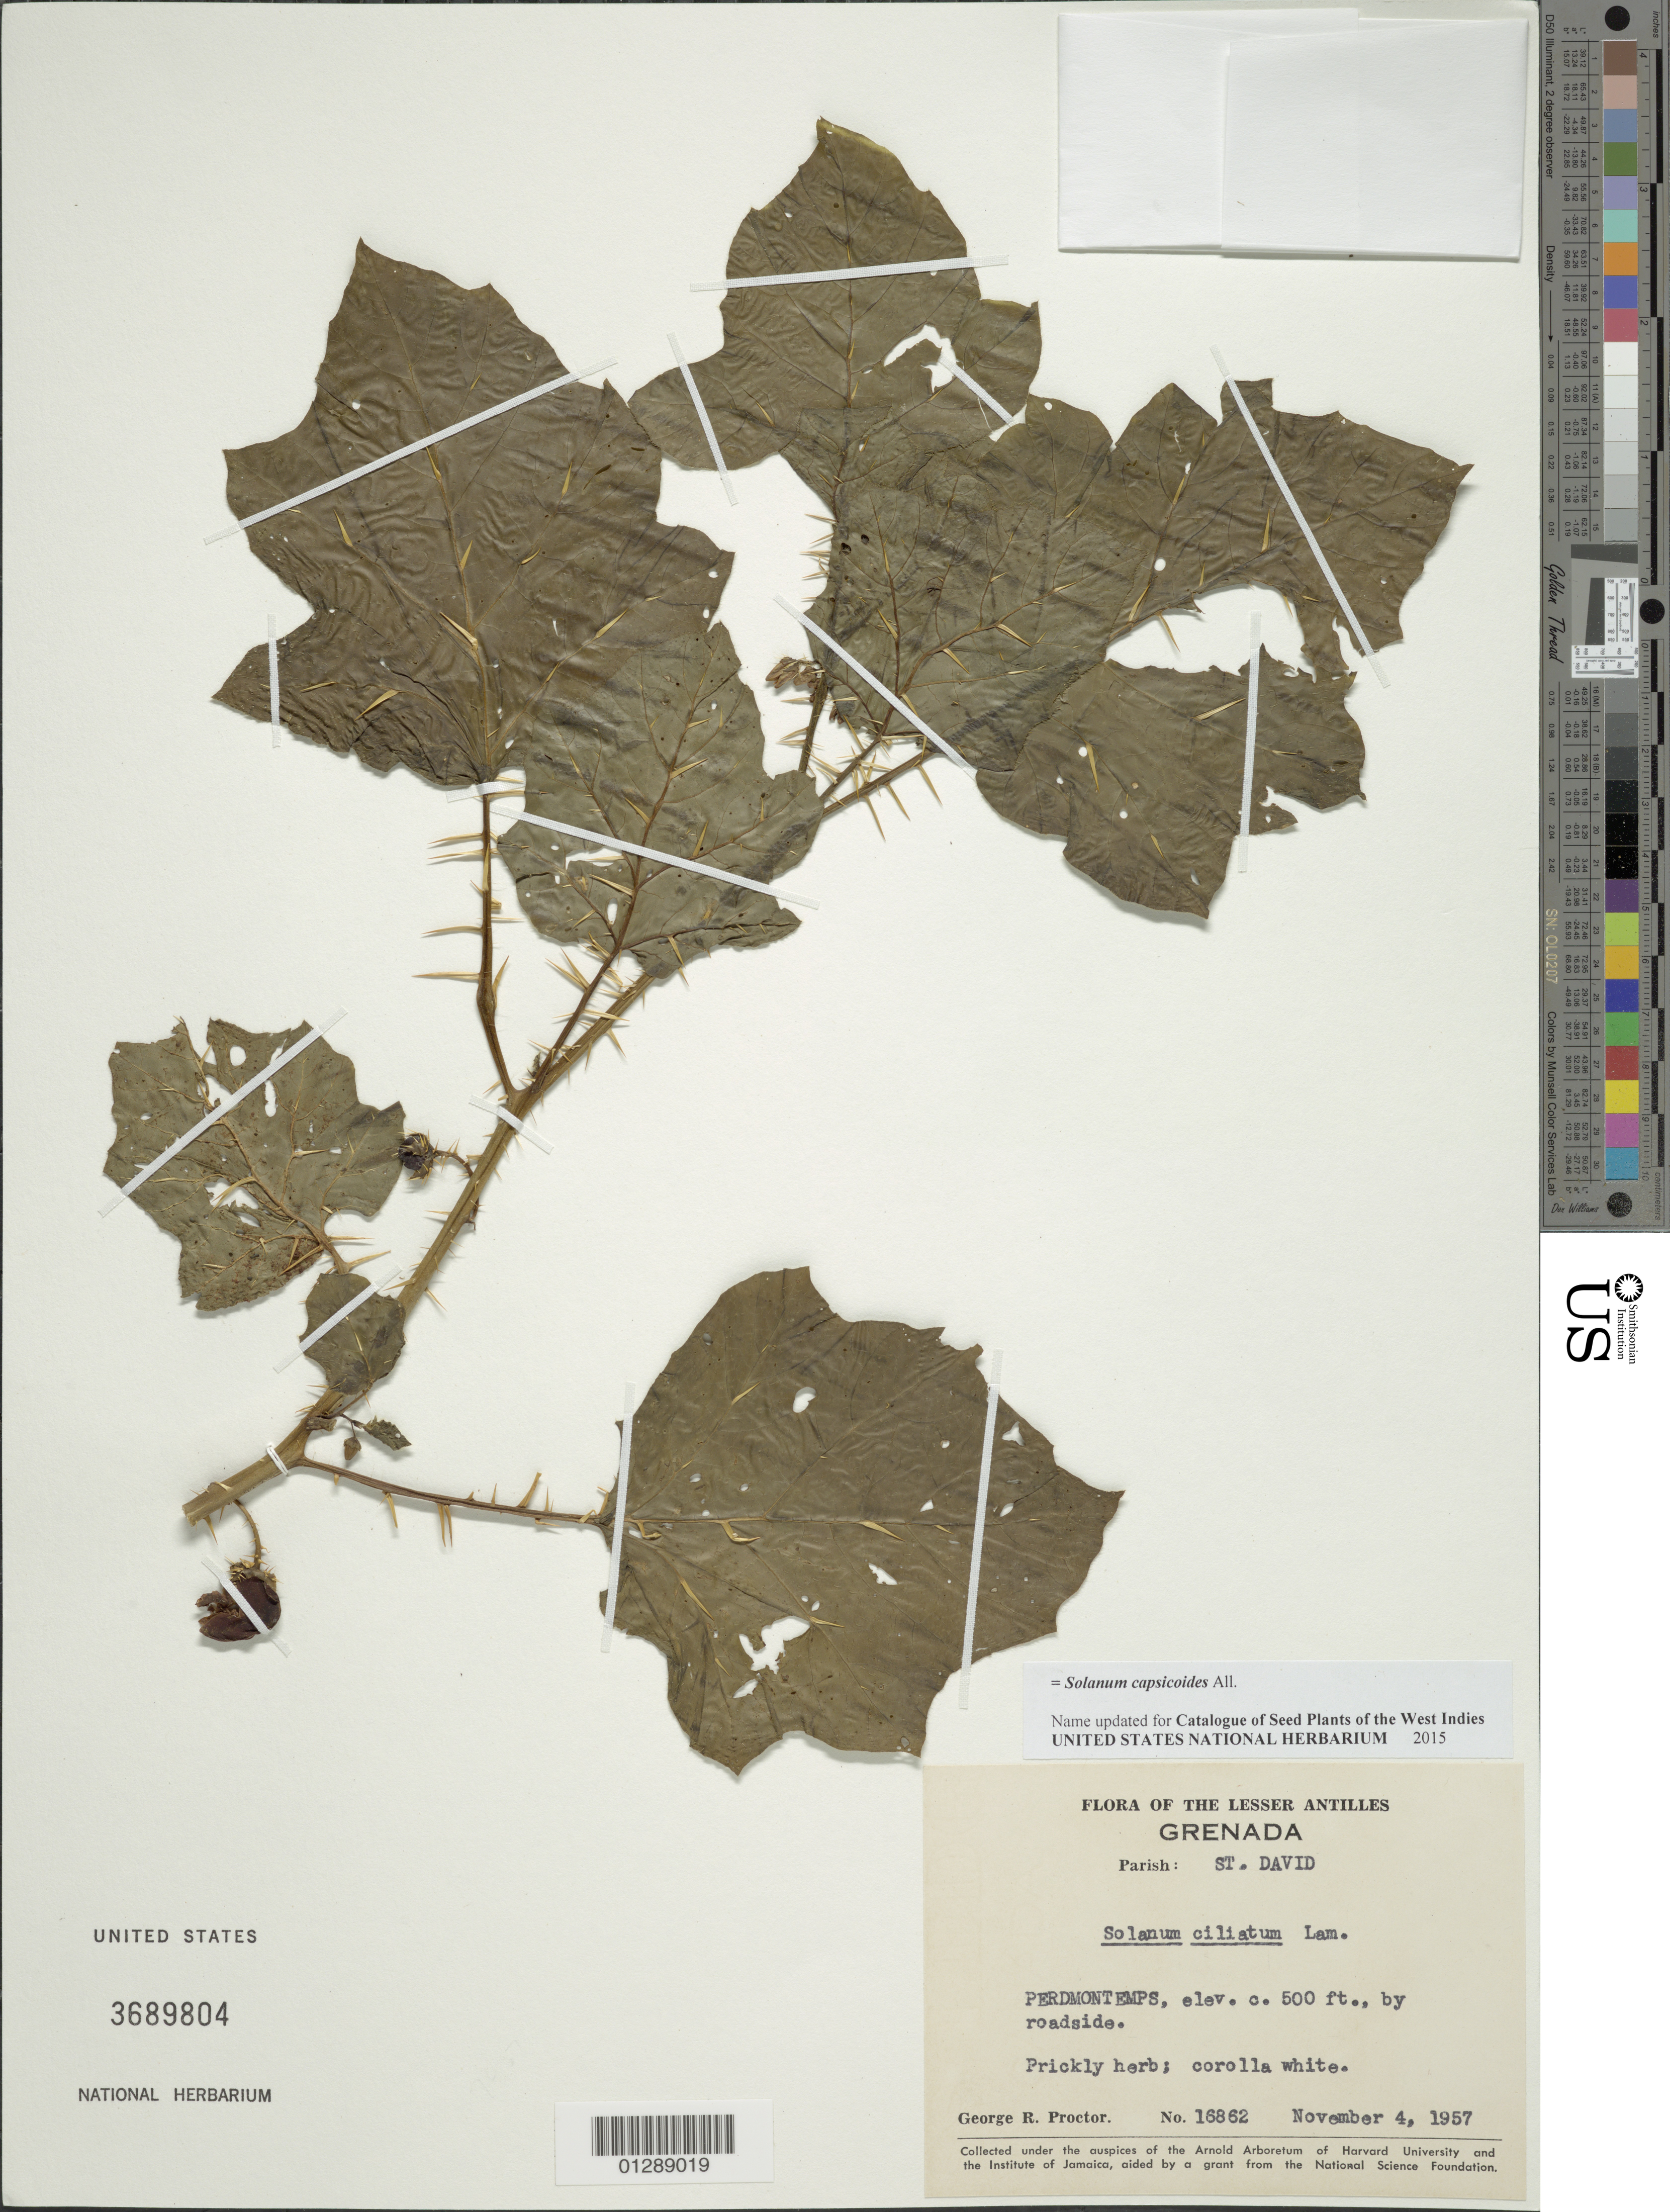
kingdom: Plantae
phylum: Tracheophyta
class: Magnoliopsida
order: Solanales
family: Solanaceae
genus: Solanum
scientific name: Solanum capsicoides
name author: All.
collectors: G. R. Proctor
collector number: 16862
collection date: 1957-11-04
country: Grenada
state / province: Saint David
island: Grenada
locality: Perdmontemps.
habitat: By roadside.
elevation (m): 152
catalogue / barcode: US 3689804